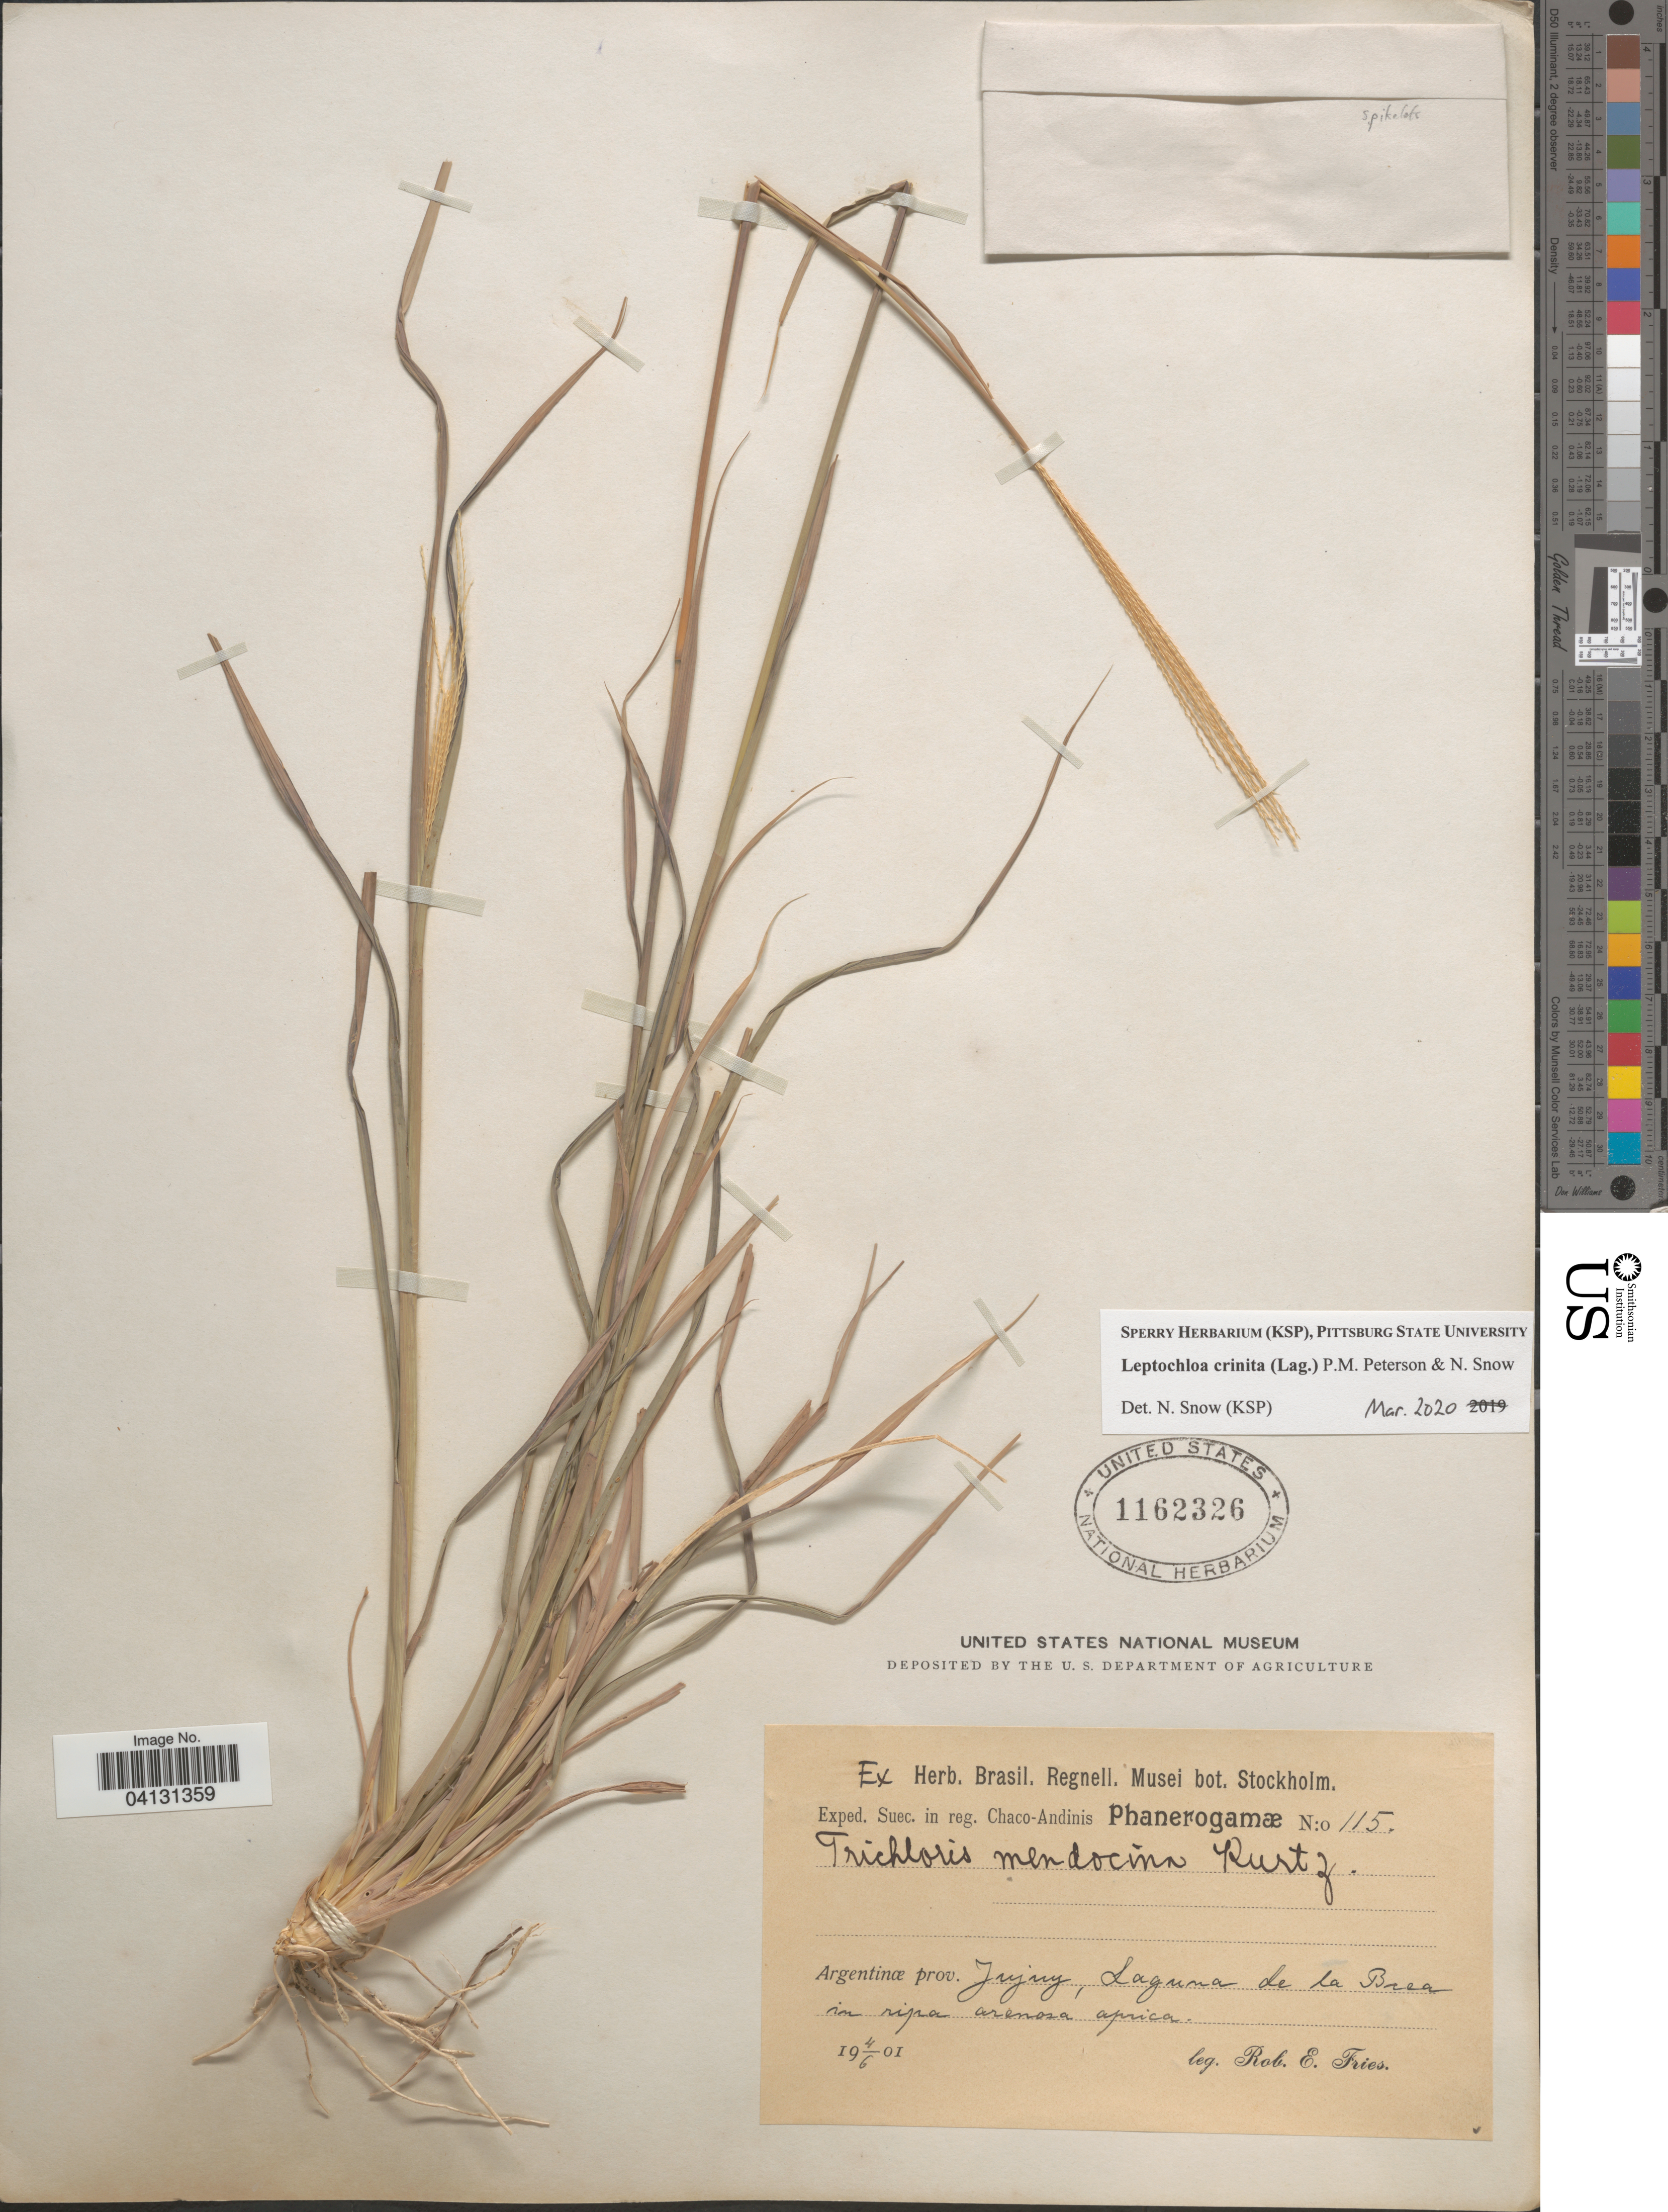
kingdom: Plantae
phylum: Tracheophyta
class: Liliopsida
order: Poales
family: Poaceae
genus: Leptochloa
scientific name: Leptochloa crinita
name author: (Lag.) P.M. Peterson & N. Snow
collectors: R. E. Fries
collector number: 115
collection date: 1901-06-04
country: Argentina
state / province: Jujuy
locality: Exped. Suec. in reg. Chaco-Andinis. Laguna de la Brea in ripa arenosa aprica.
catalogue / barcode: US 1162326